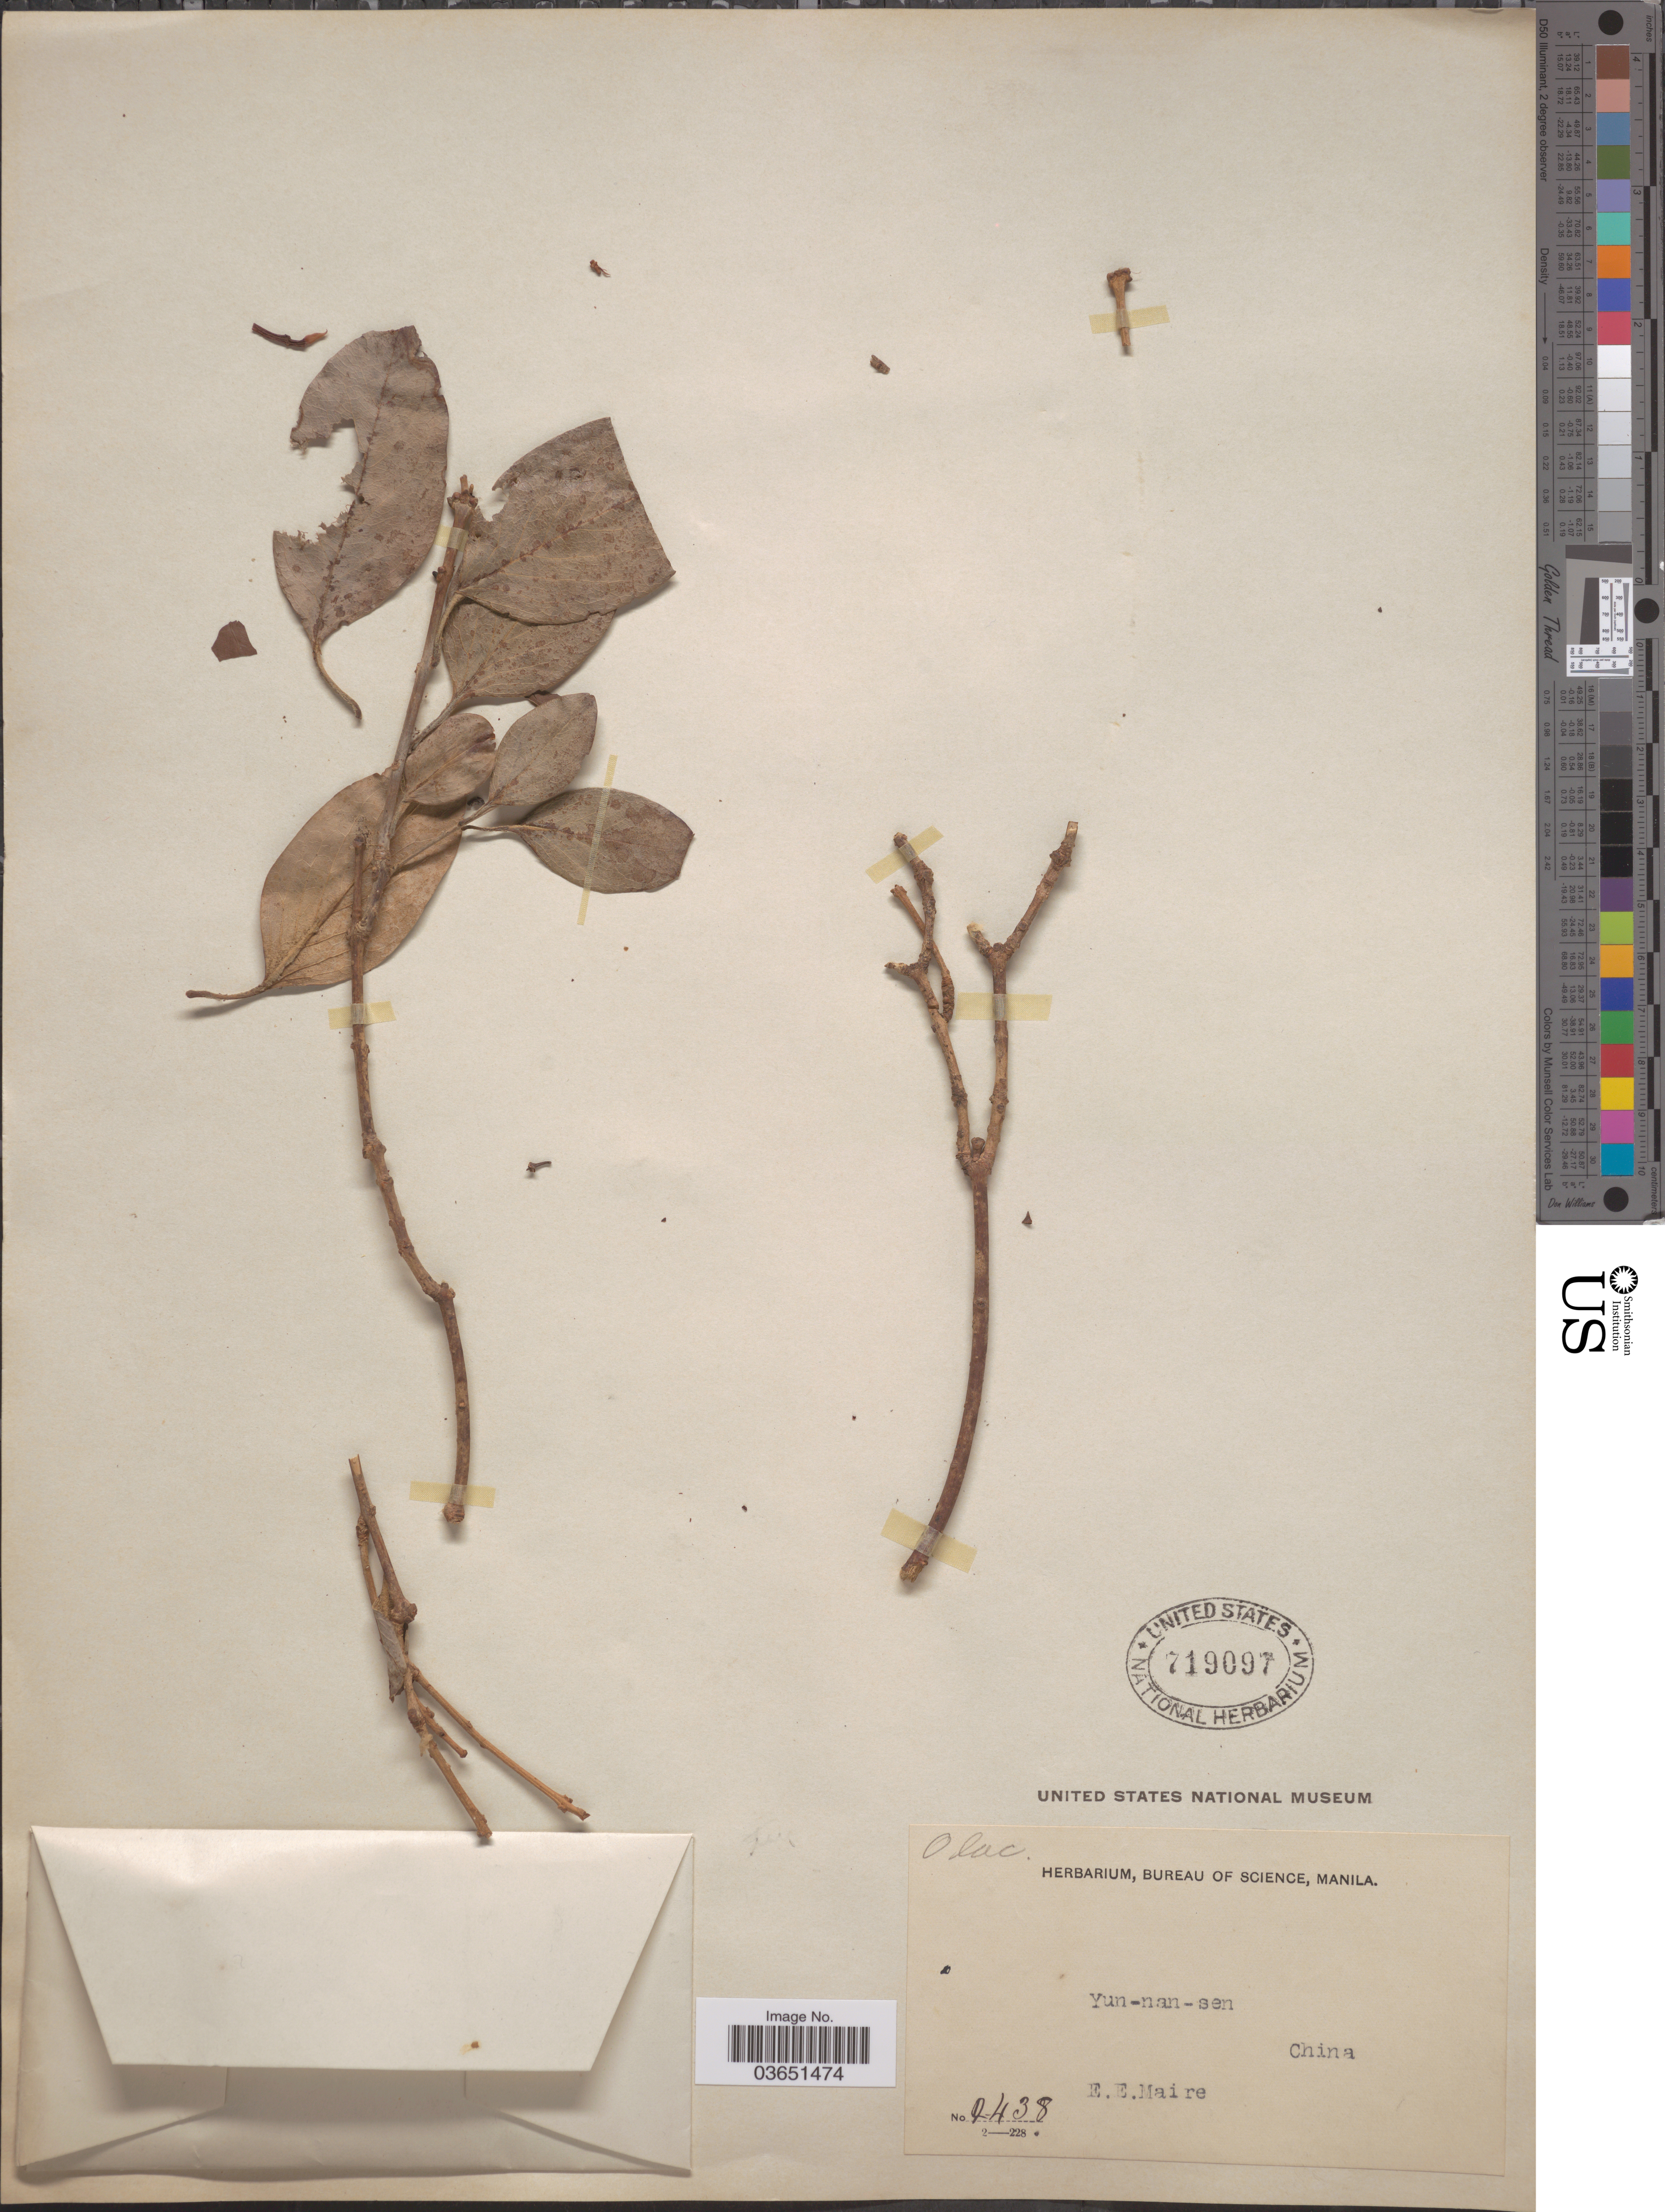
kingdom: Plantae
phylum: Tracheophyta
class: Magnoliopsida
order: Santalales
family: Olacaceae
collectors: E. E. Maire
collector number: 2438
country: China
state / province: Yunnan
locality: Yun-nan-sen.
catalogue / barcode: US 719097